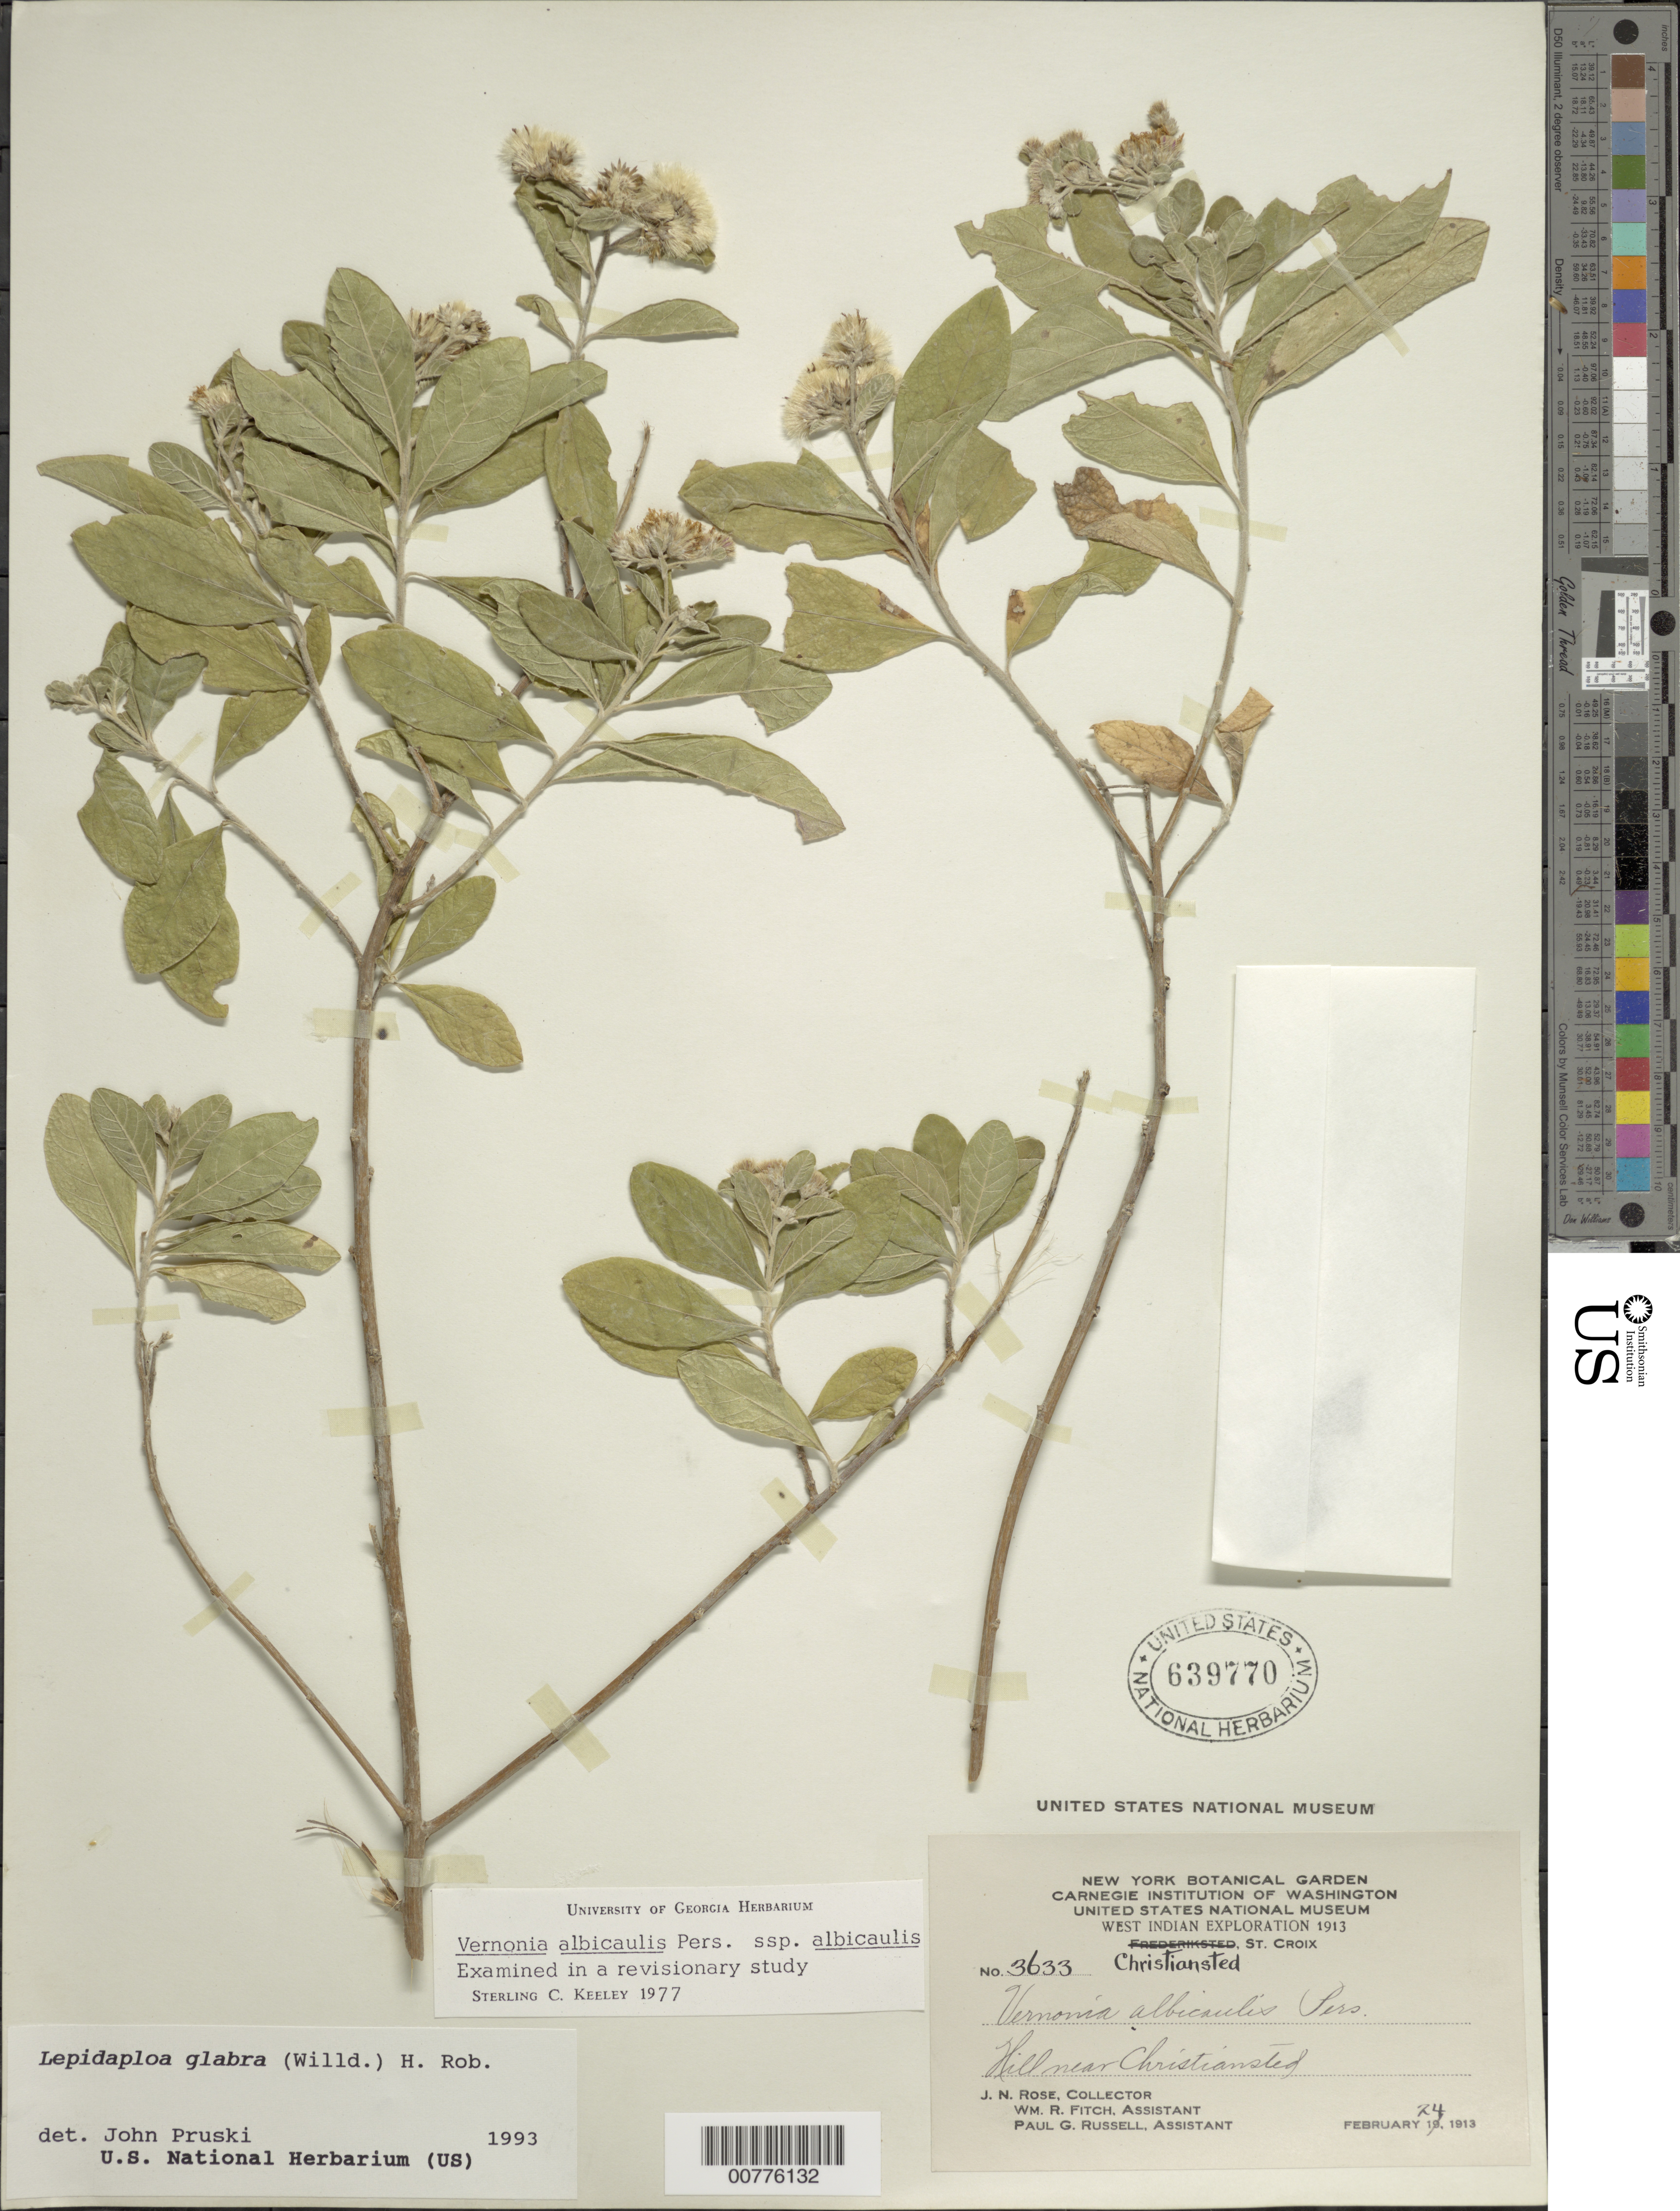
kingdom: Plantae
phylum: Tracheophyta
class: Magnoliopsida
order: Asterales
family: Asteraceae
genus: Lepidaploa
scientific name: Lepidaploa glabra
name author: (Willd.) H. Rob.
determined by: Pruski, J. F.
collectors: J. N. Rose, W. R. Fitch & P. G. Russell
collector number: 3633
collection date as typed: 24 Feb 1913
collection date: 1913-02-24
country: U.S. Virgin Islands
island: St. Croix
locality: Hill near Christiansted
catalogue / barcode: US 639770